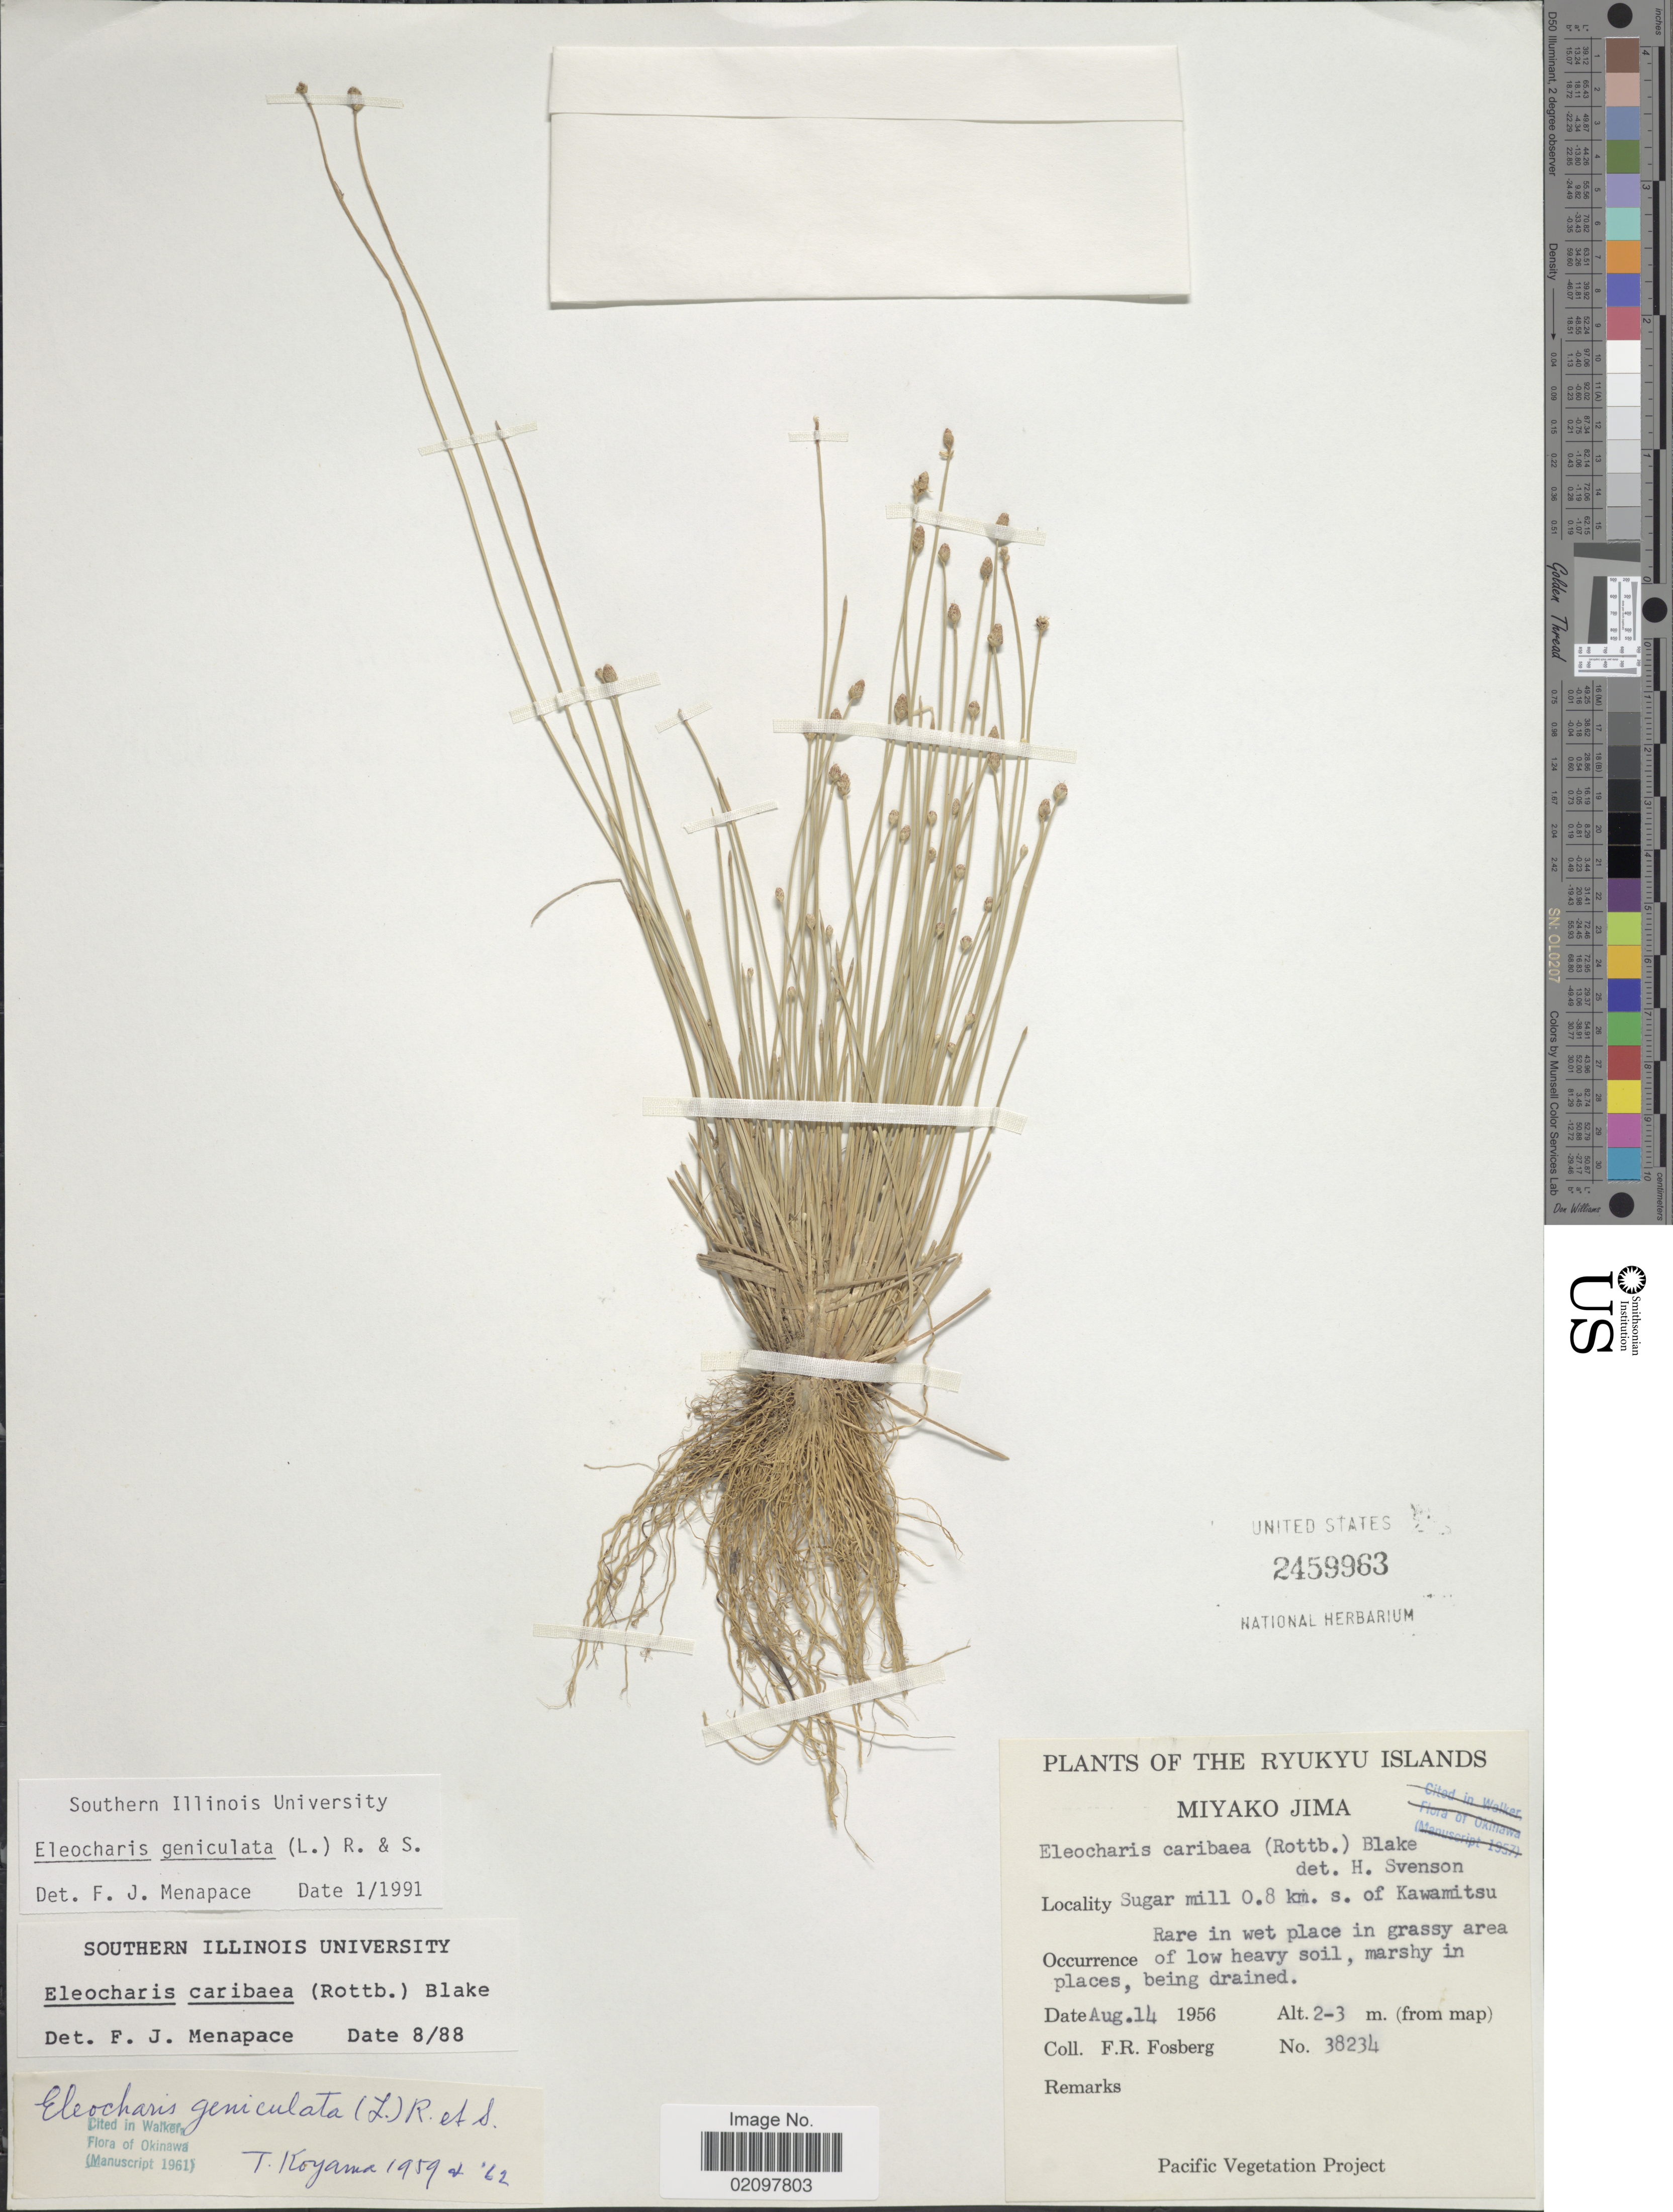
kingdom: Plantae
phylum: Tracheophyta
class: Liliopsida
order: Poales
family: Cyperaceae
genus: Eleocharis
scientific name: Eleocharis geniculata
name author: (L.) Roem. & Schult.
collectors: F. R. Fosberg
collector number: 38234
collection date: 1956-08-14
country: Japan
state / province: Okinawa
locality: Ryukyu Islands. Miyako Jima. Sugar Mill 0.8 km. s. of Kawamitsu Rare in wet place in grassy area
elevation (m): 2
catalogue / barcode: US 2459963